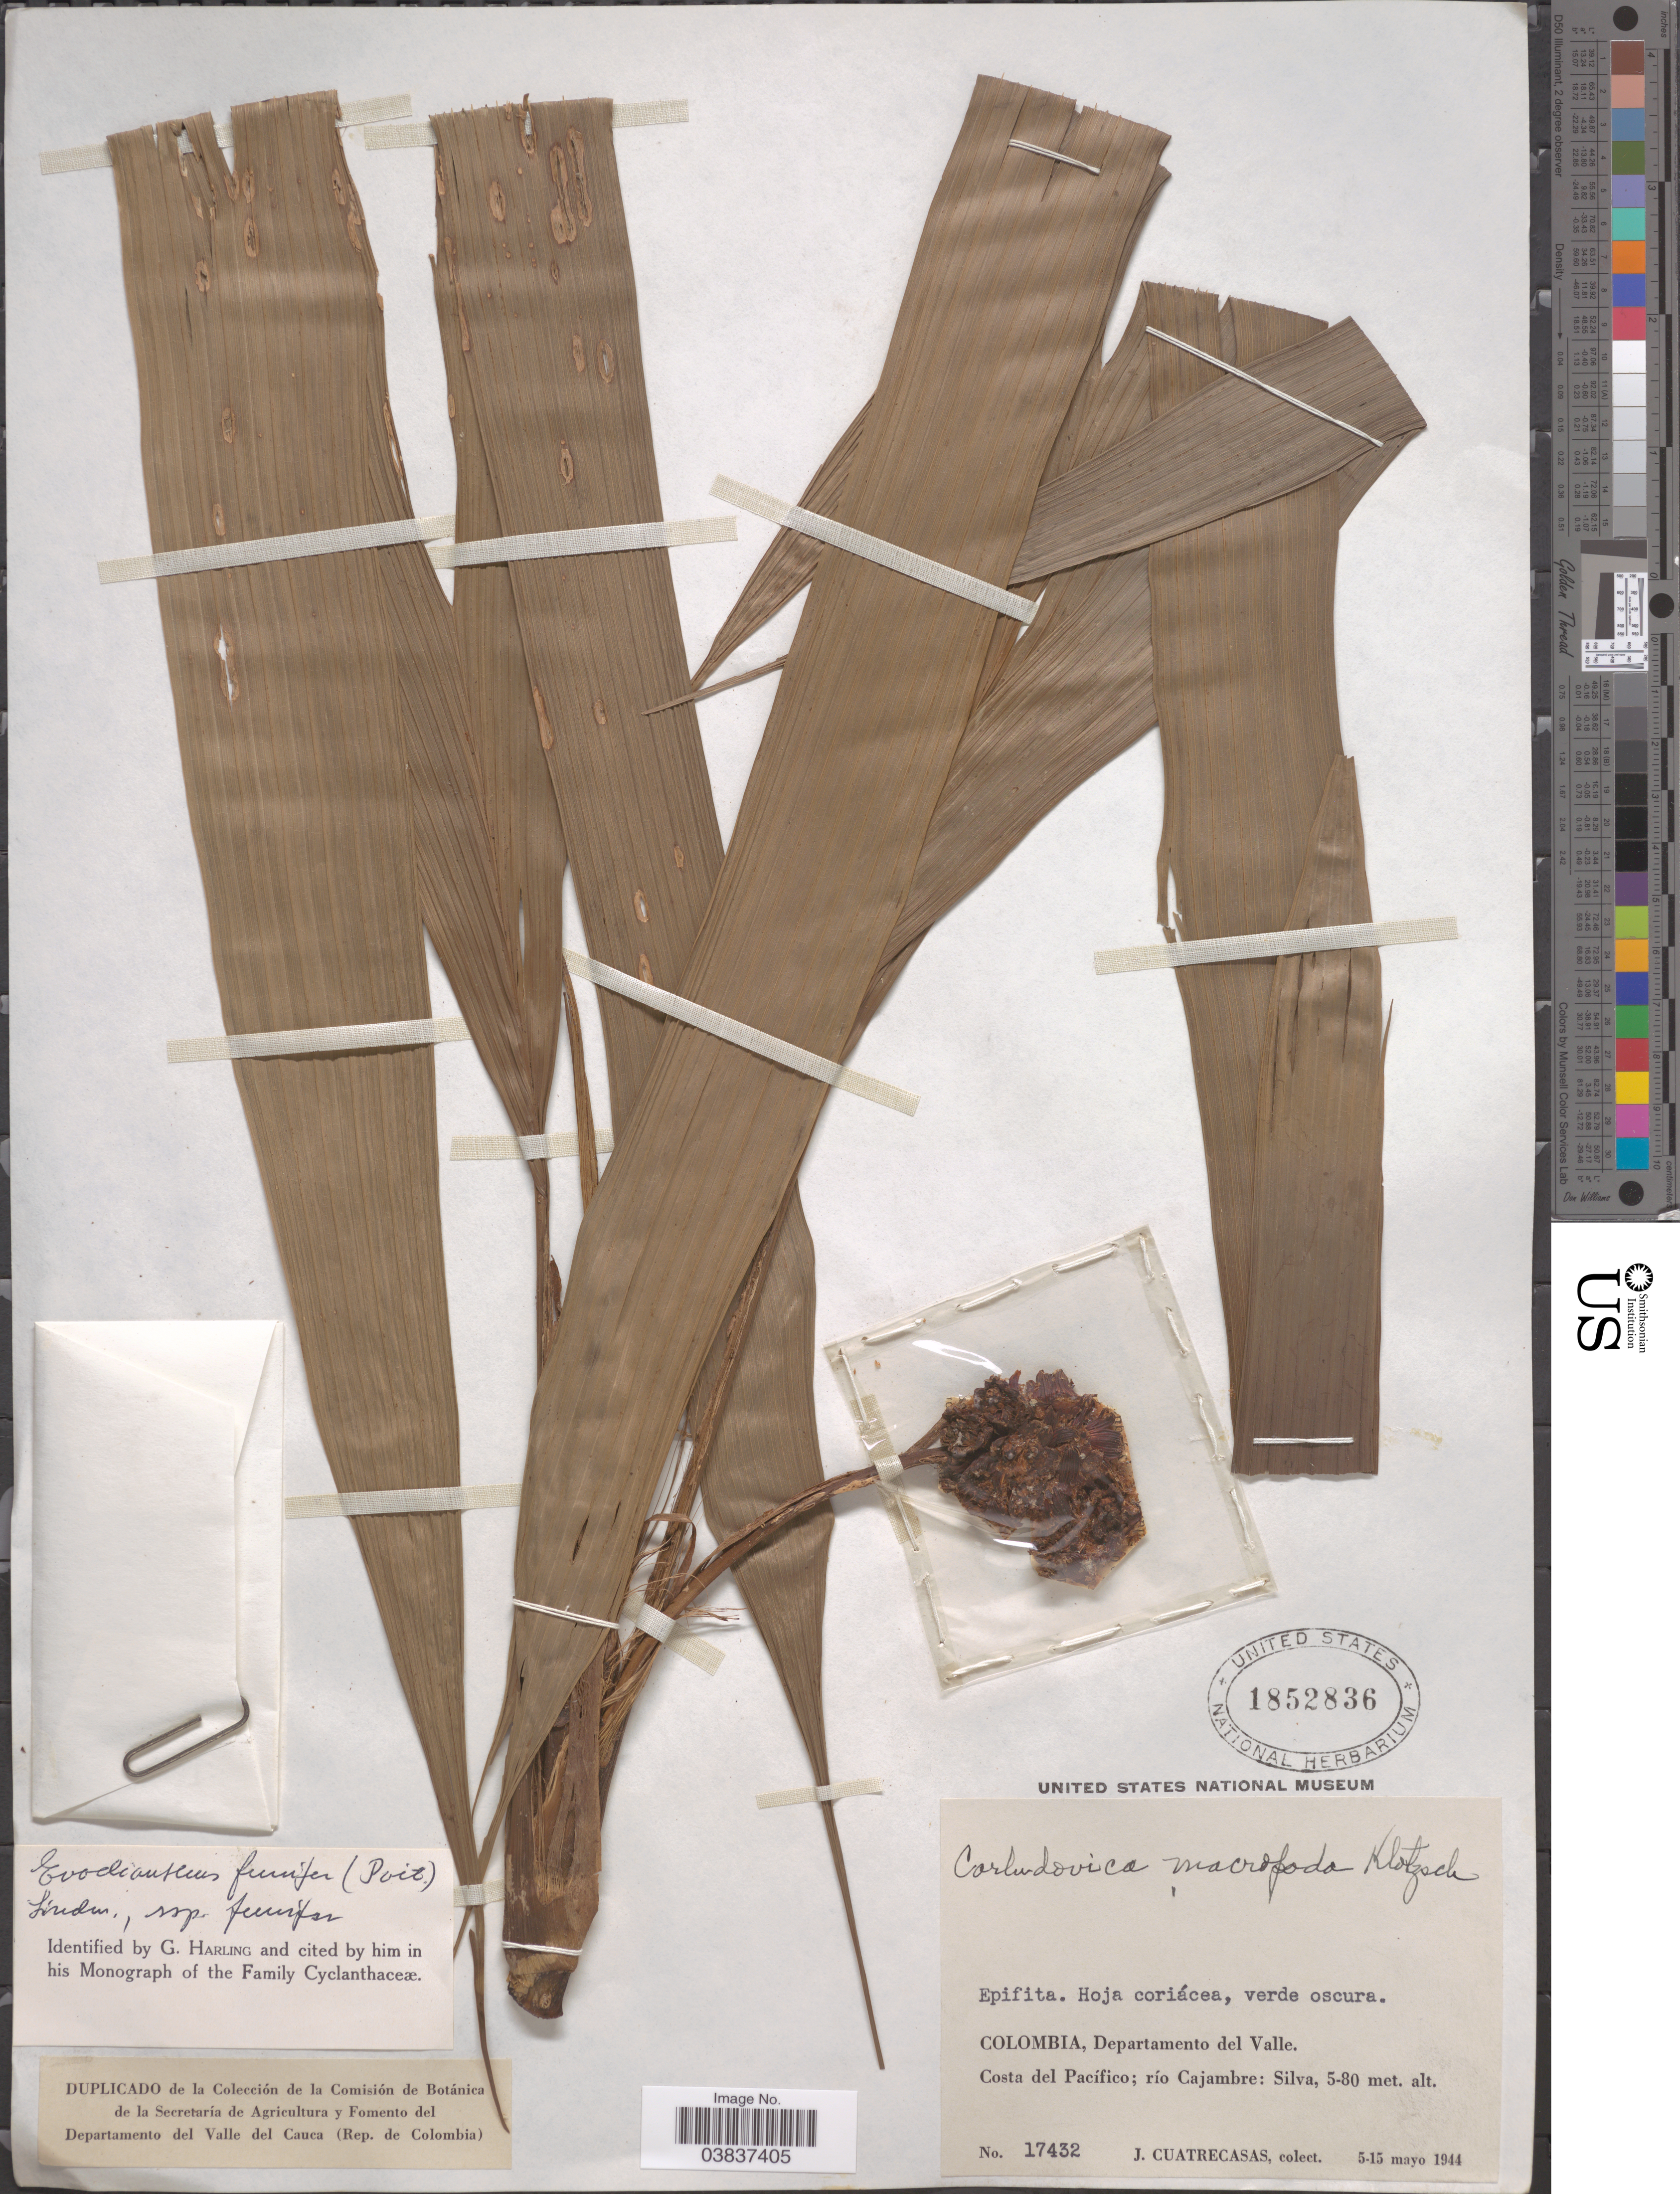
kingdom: Plantae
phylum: Tracheophyta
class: Liliopsida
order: Pandanales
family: Cyclanthaceae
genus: Evodianthus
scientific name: Evodianthus funifer subsp. funifer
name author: (Poit.) Lindm.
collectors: J. Cuatrecasas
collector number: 17432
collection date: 1944-05-05/1944-05-15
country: Colombia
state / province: Valle del Cauca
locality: Departamento del Valle. Costa del Pacífico; río Cajambre: Silva.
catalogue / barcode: US 1852836